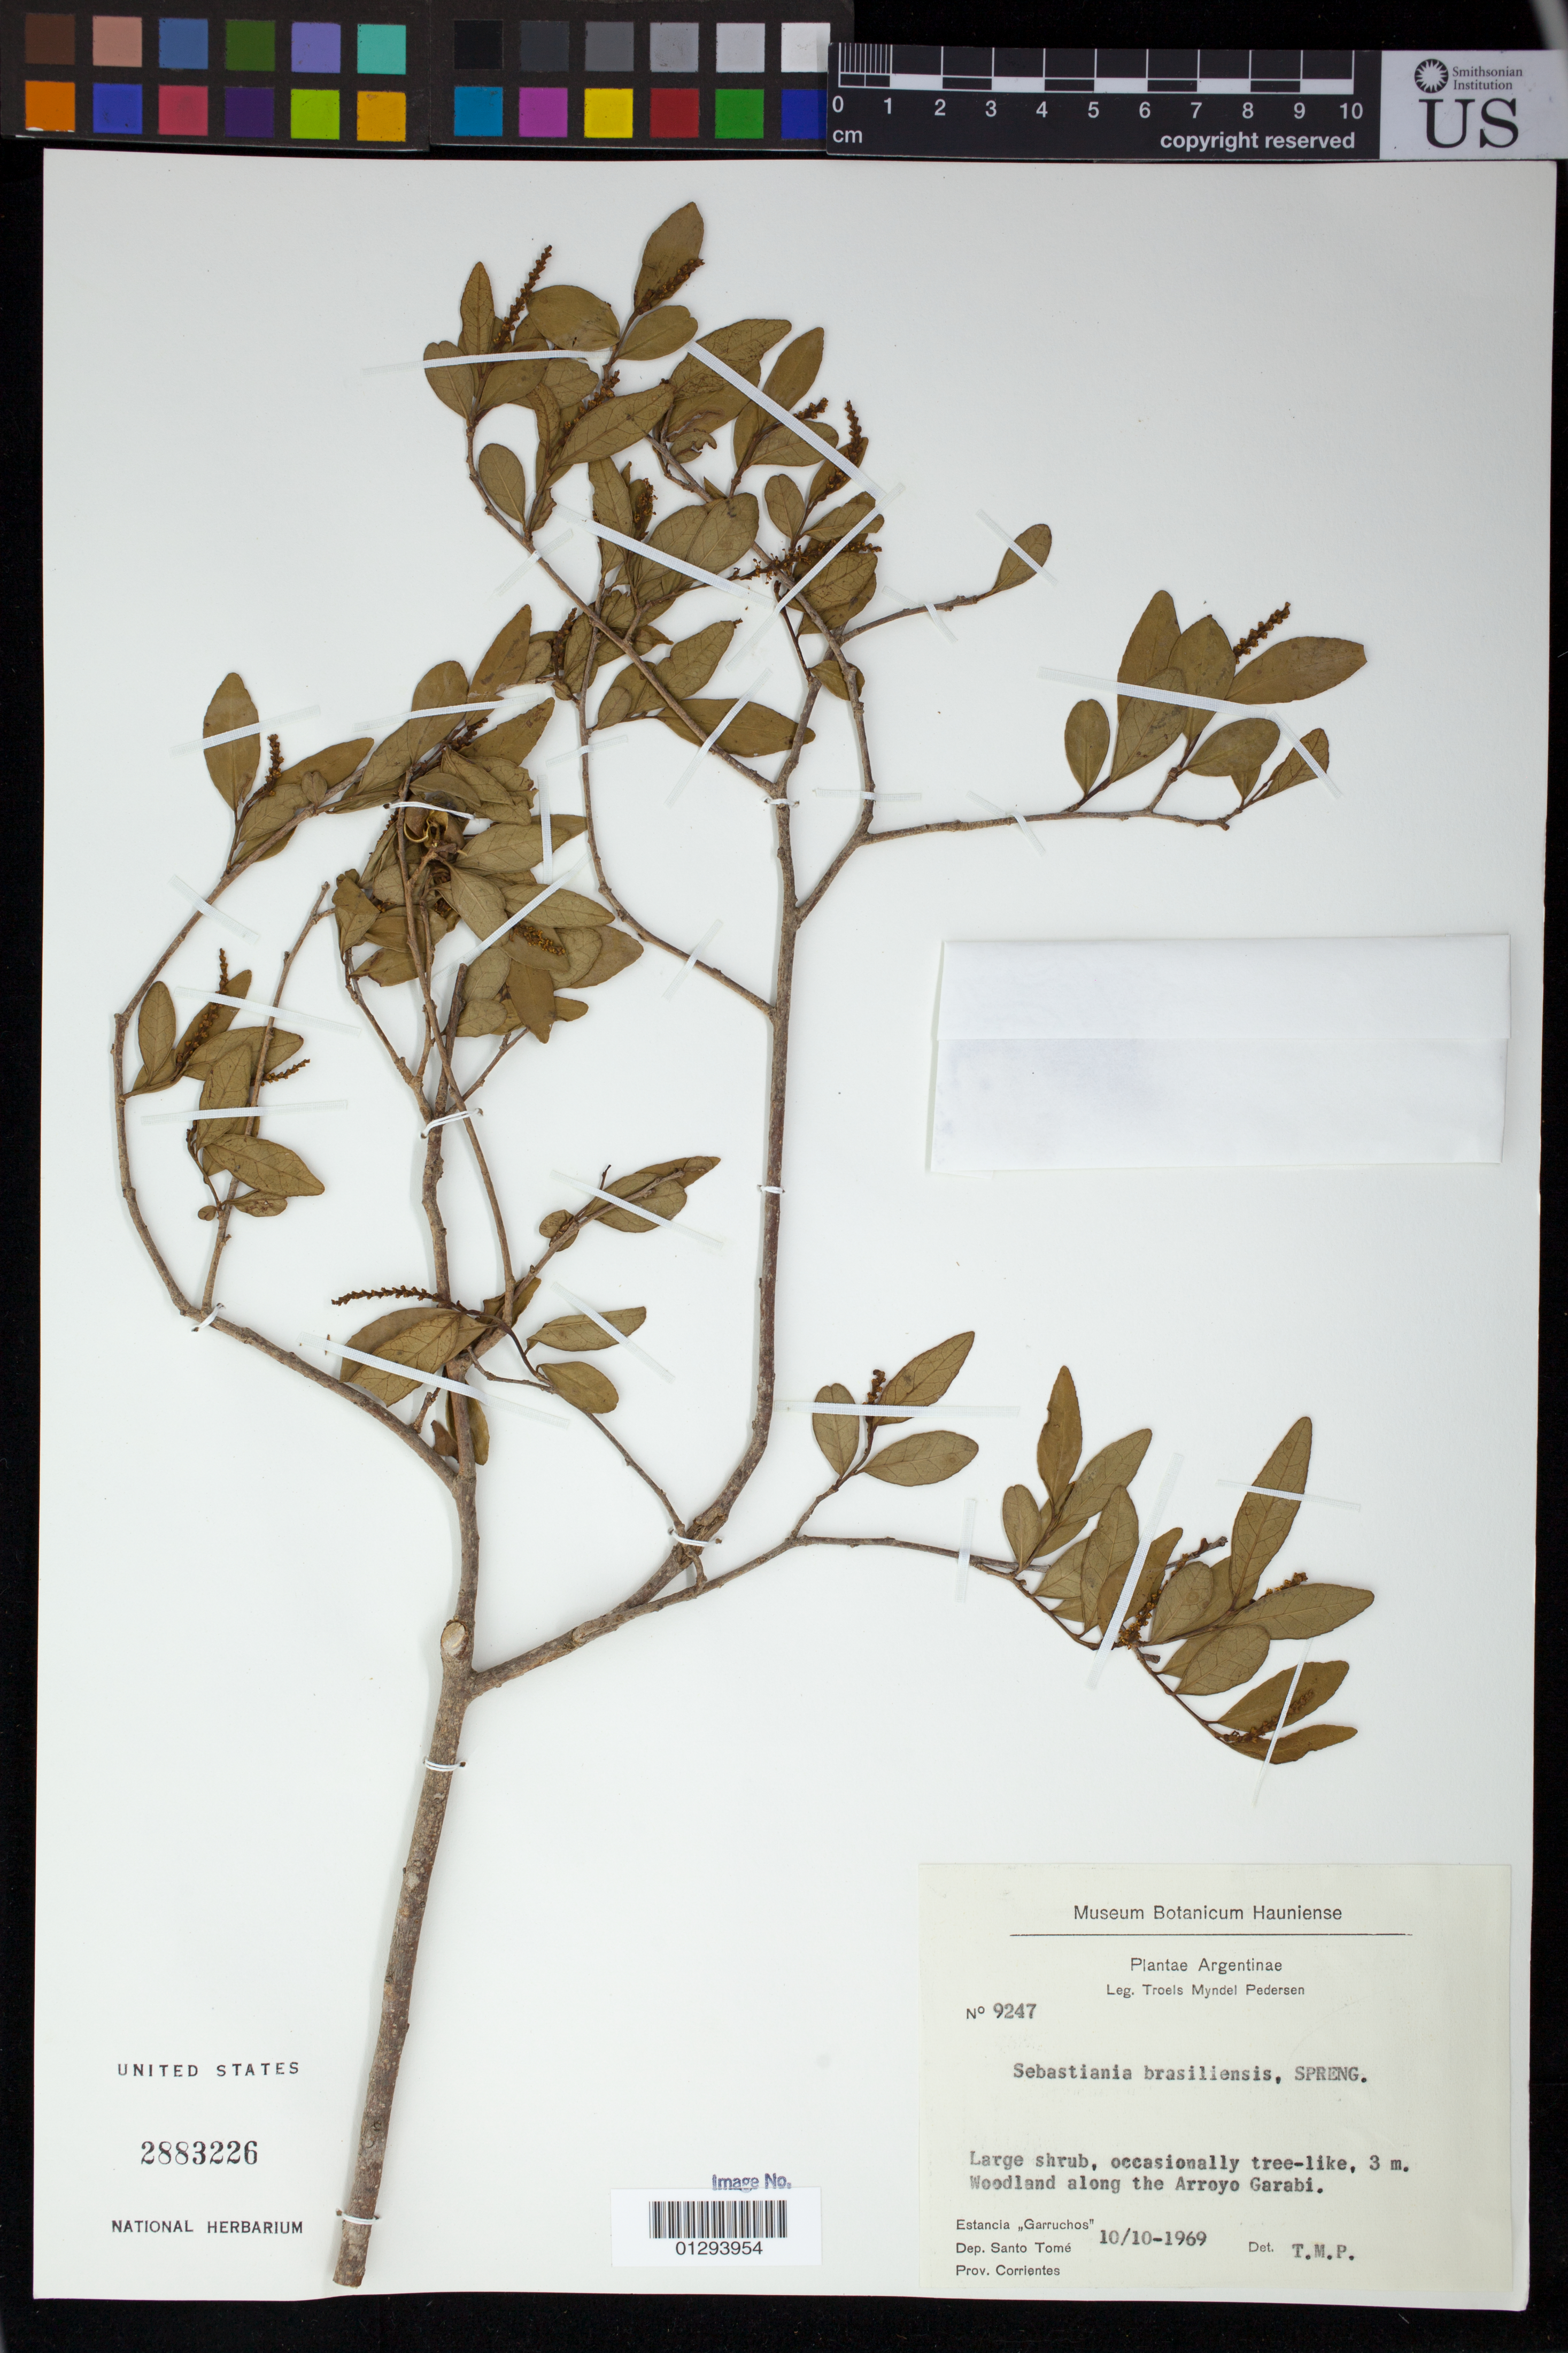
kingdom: Plantae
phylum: Tracheophyta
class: Magnoliopsida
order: Malpighiales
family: Euphorbiaceae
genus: Sebastiania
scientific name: Sebastiania brasiliensis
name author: Spreng.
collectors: T. M. Pedersen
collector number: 9247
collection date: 1969-10-10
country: Argentina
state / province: Corrientes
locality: Dep. Santo Tome, Estancia "Garruchos" Woodland along the Arroyo Garabi.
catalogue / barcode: US 2883226